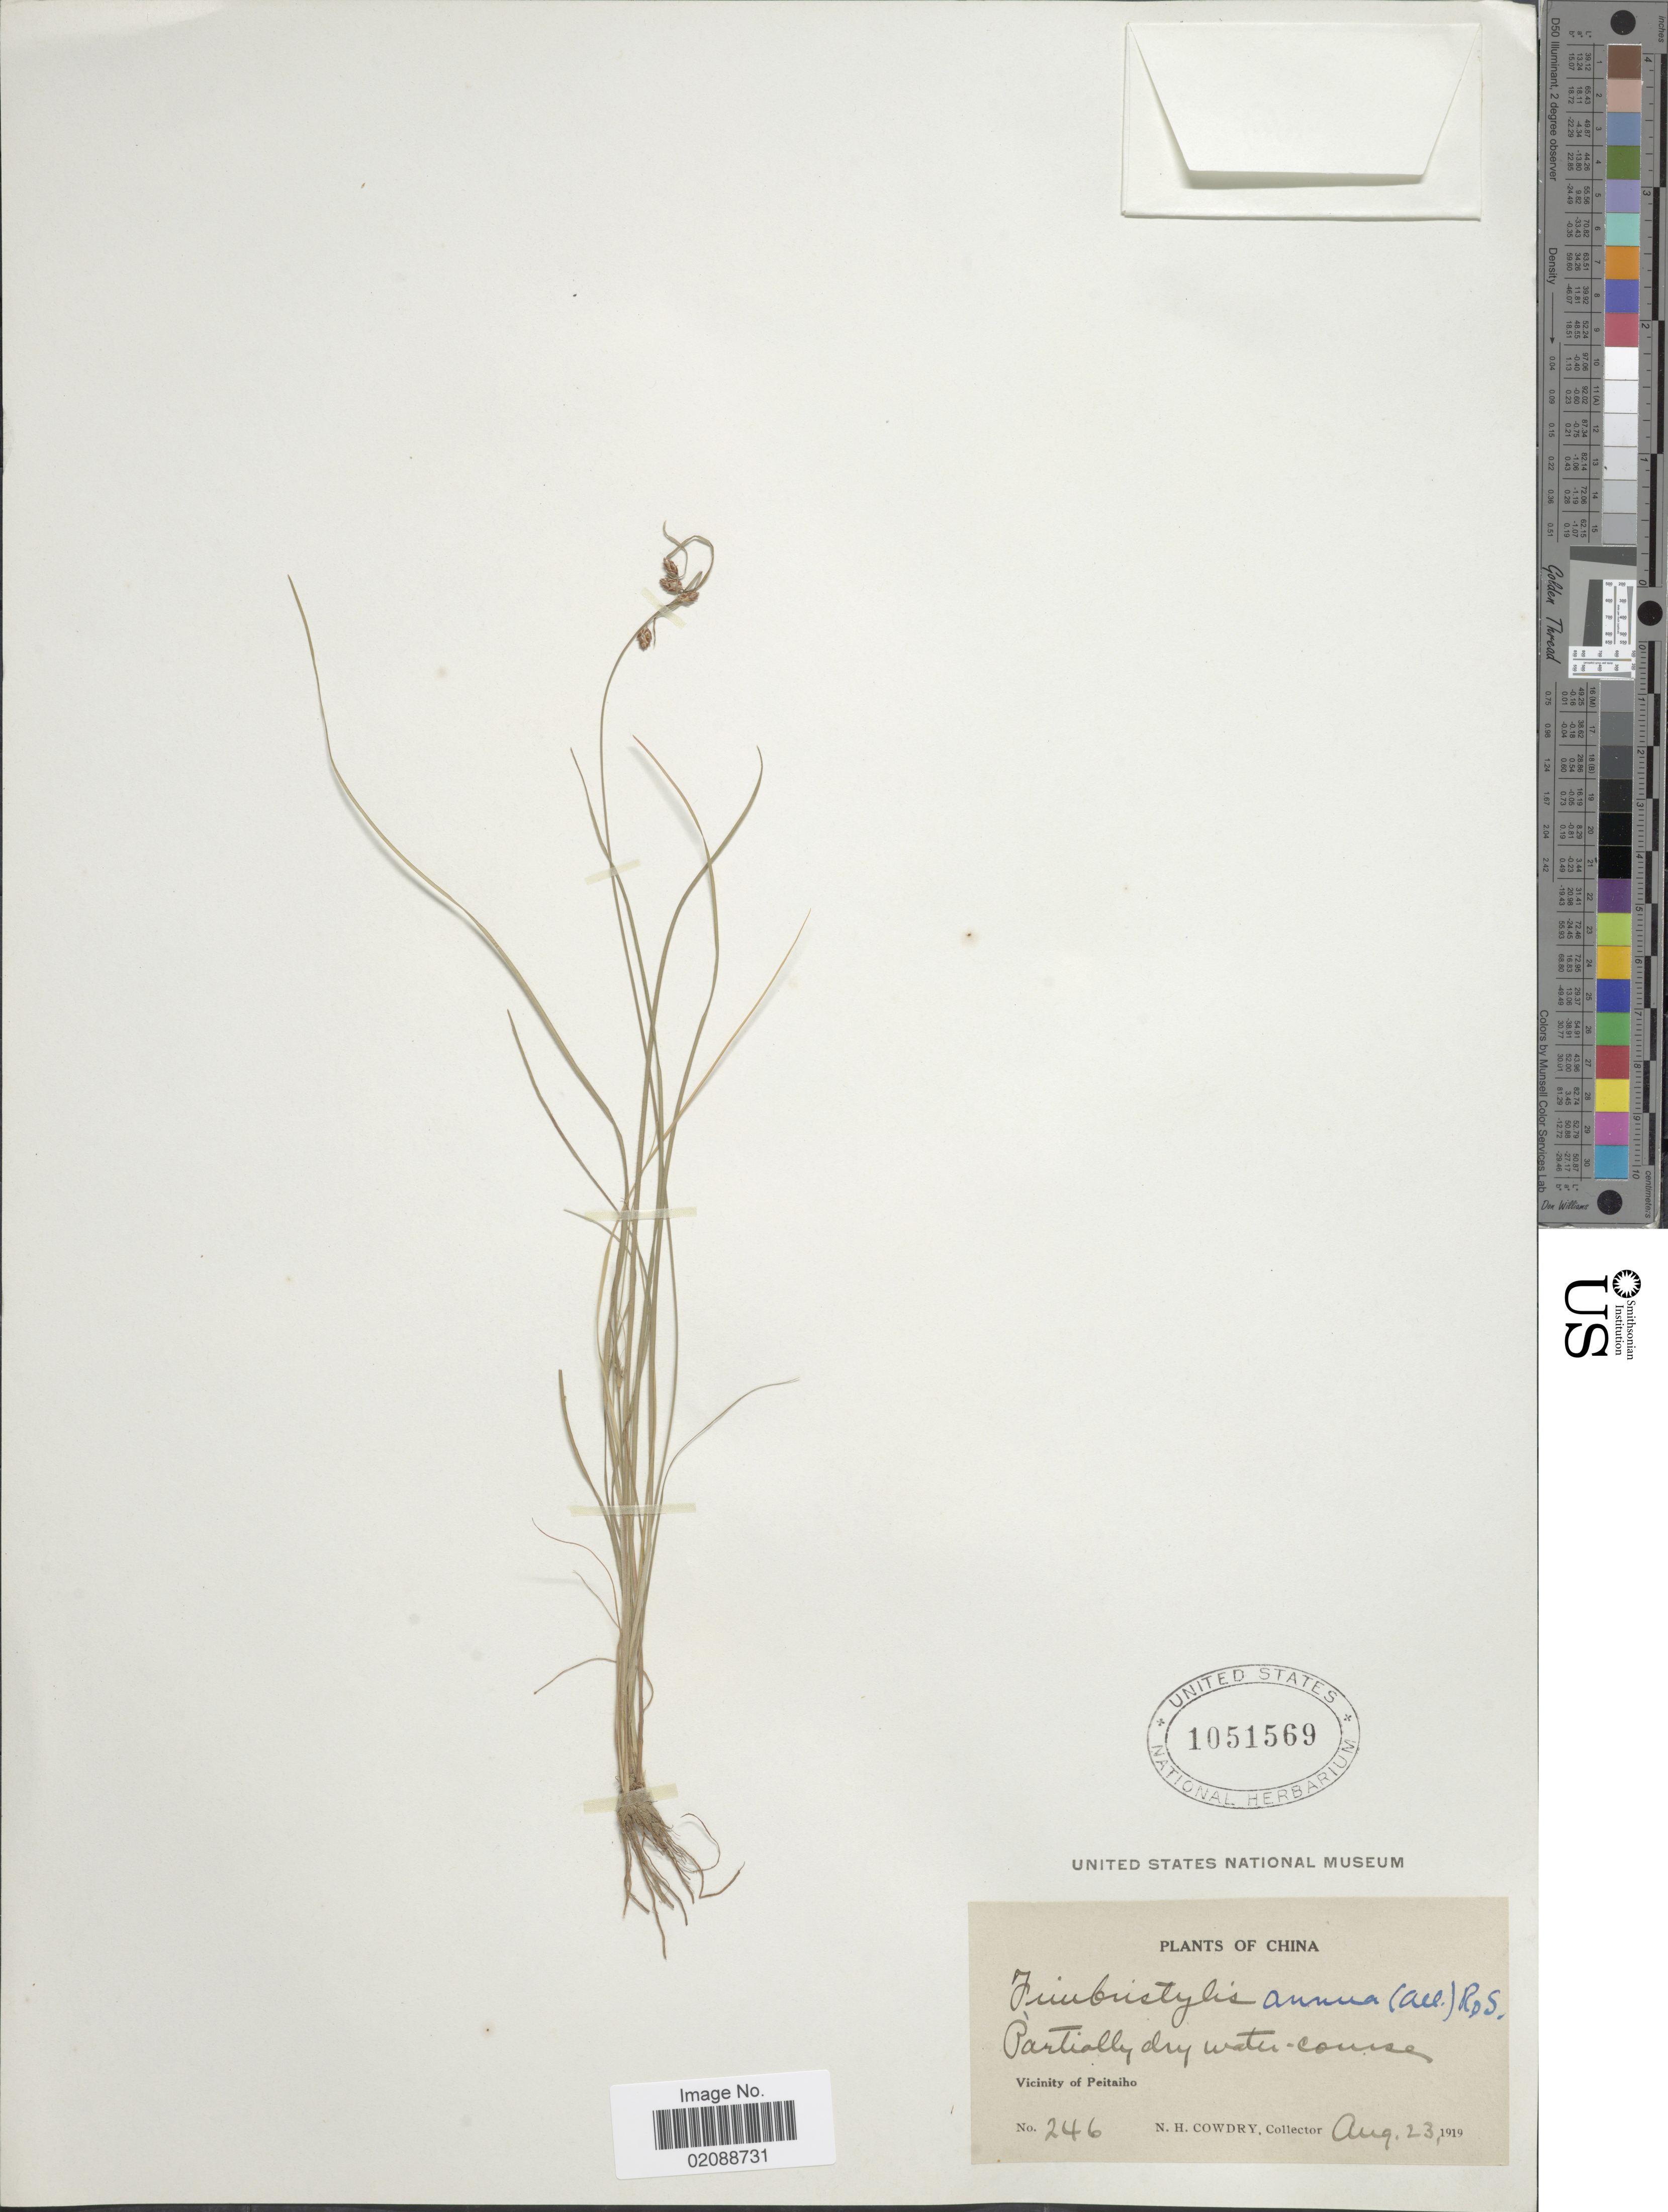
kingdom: Plantae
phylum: Tracheophyta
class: Liliopsida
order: Poales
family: Cyperaceae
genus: Fimbristylis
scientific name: Fimbristylis annua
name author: (All.) Roem. & Schult.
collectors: N. H. Cowdry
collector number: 246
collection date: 1919-08-23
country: China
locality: Vicinity of Peitaiho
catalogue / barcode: US 1051569